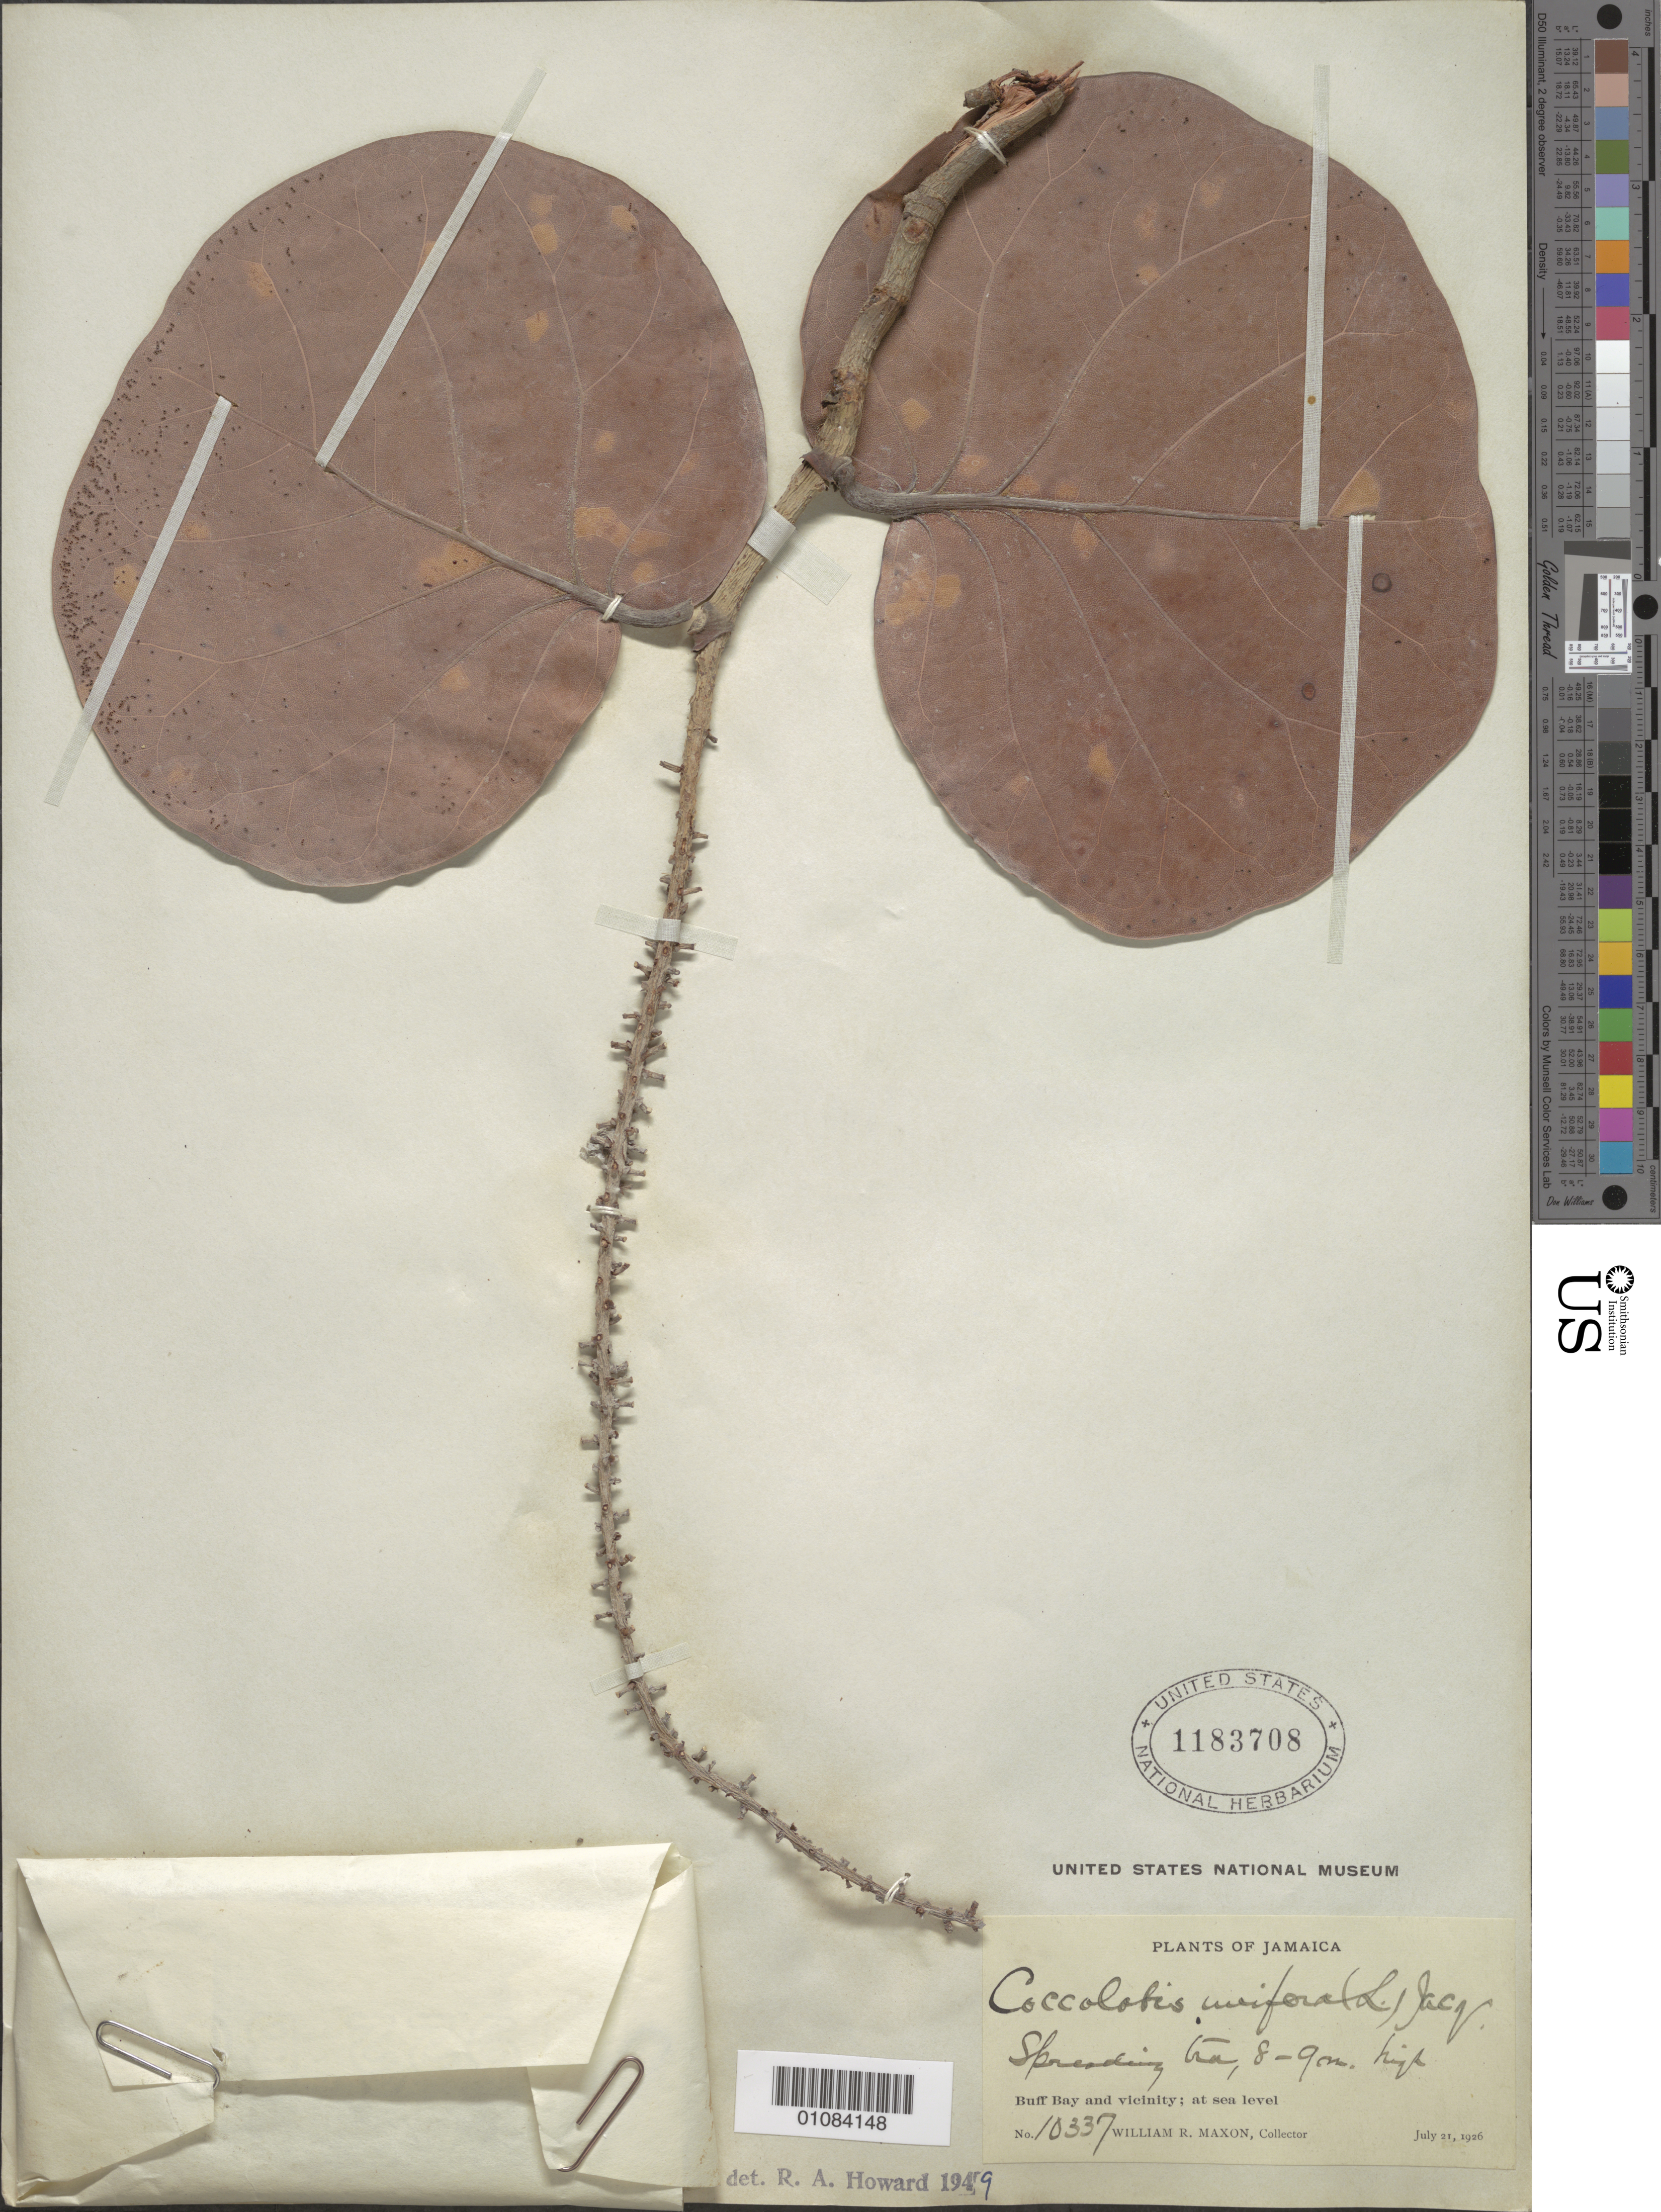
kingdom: Plantae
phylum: Tracheophyta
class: Magnoliopsida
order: Caryophyllales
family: Polygonaceae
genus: Coccoloba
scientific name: Coccoloba uvifera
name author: L.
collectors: W. R. Maxon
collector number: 10337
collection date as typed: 21 Jul 1926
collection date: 1926-07-21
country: Jamaica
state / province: Portland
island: Jamaica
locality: Buff Bay and vicinity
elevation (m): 0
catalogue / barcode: US 1183708